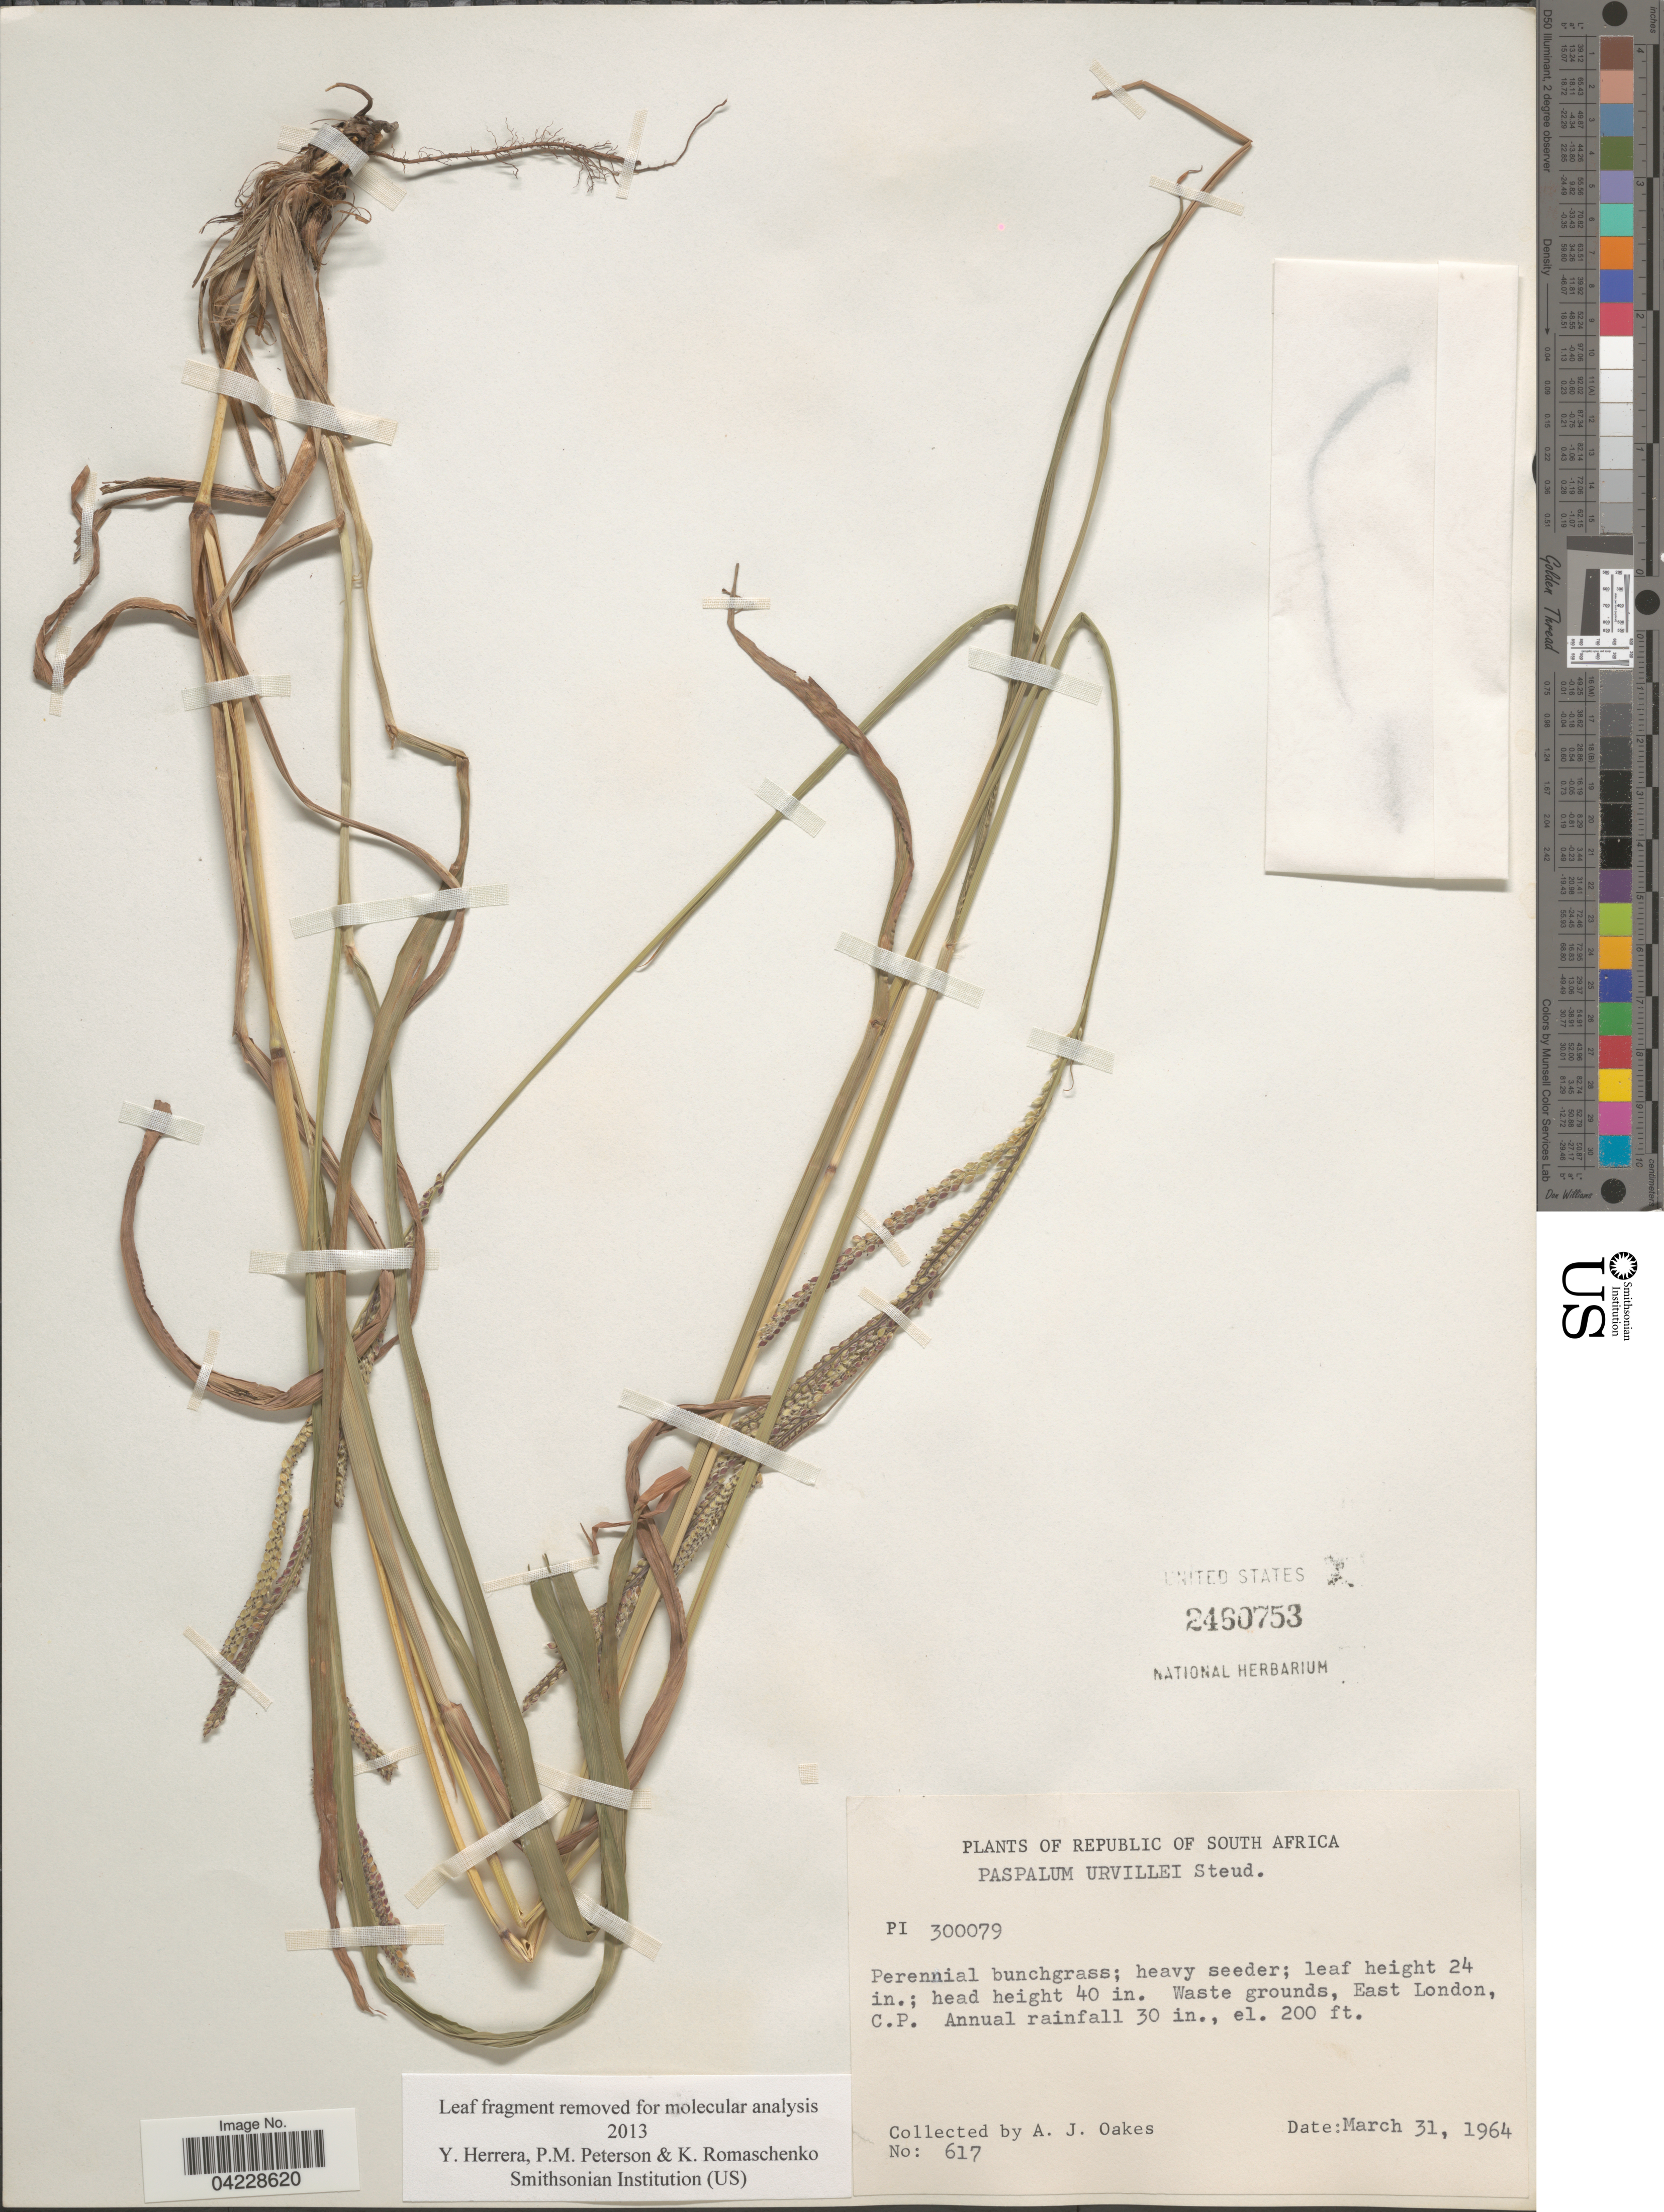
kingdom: Plantae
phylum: Tracheophyta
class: Liliopsida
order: Poales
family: Poaceae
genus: Paspalum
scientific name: Paspalum urvillei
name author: Steud.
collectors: A. Oakes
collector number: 617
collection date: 1964-03-31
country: South Africa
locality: Republic of South Africa. Waste grounds, East London, C. P.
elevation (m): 61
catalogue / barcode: US 2460753